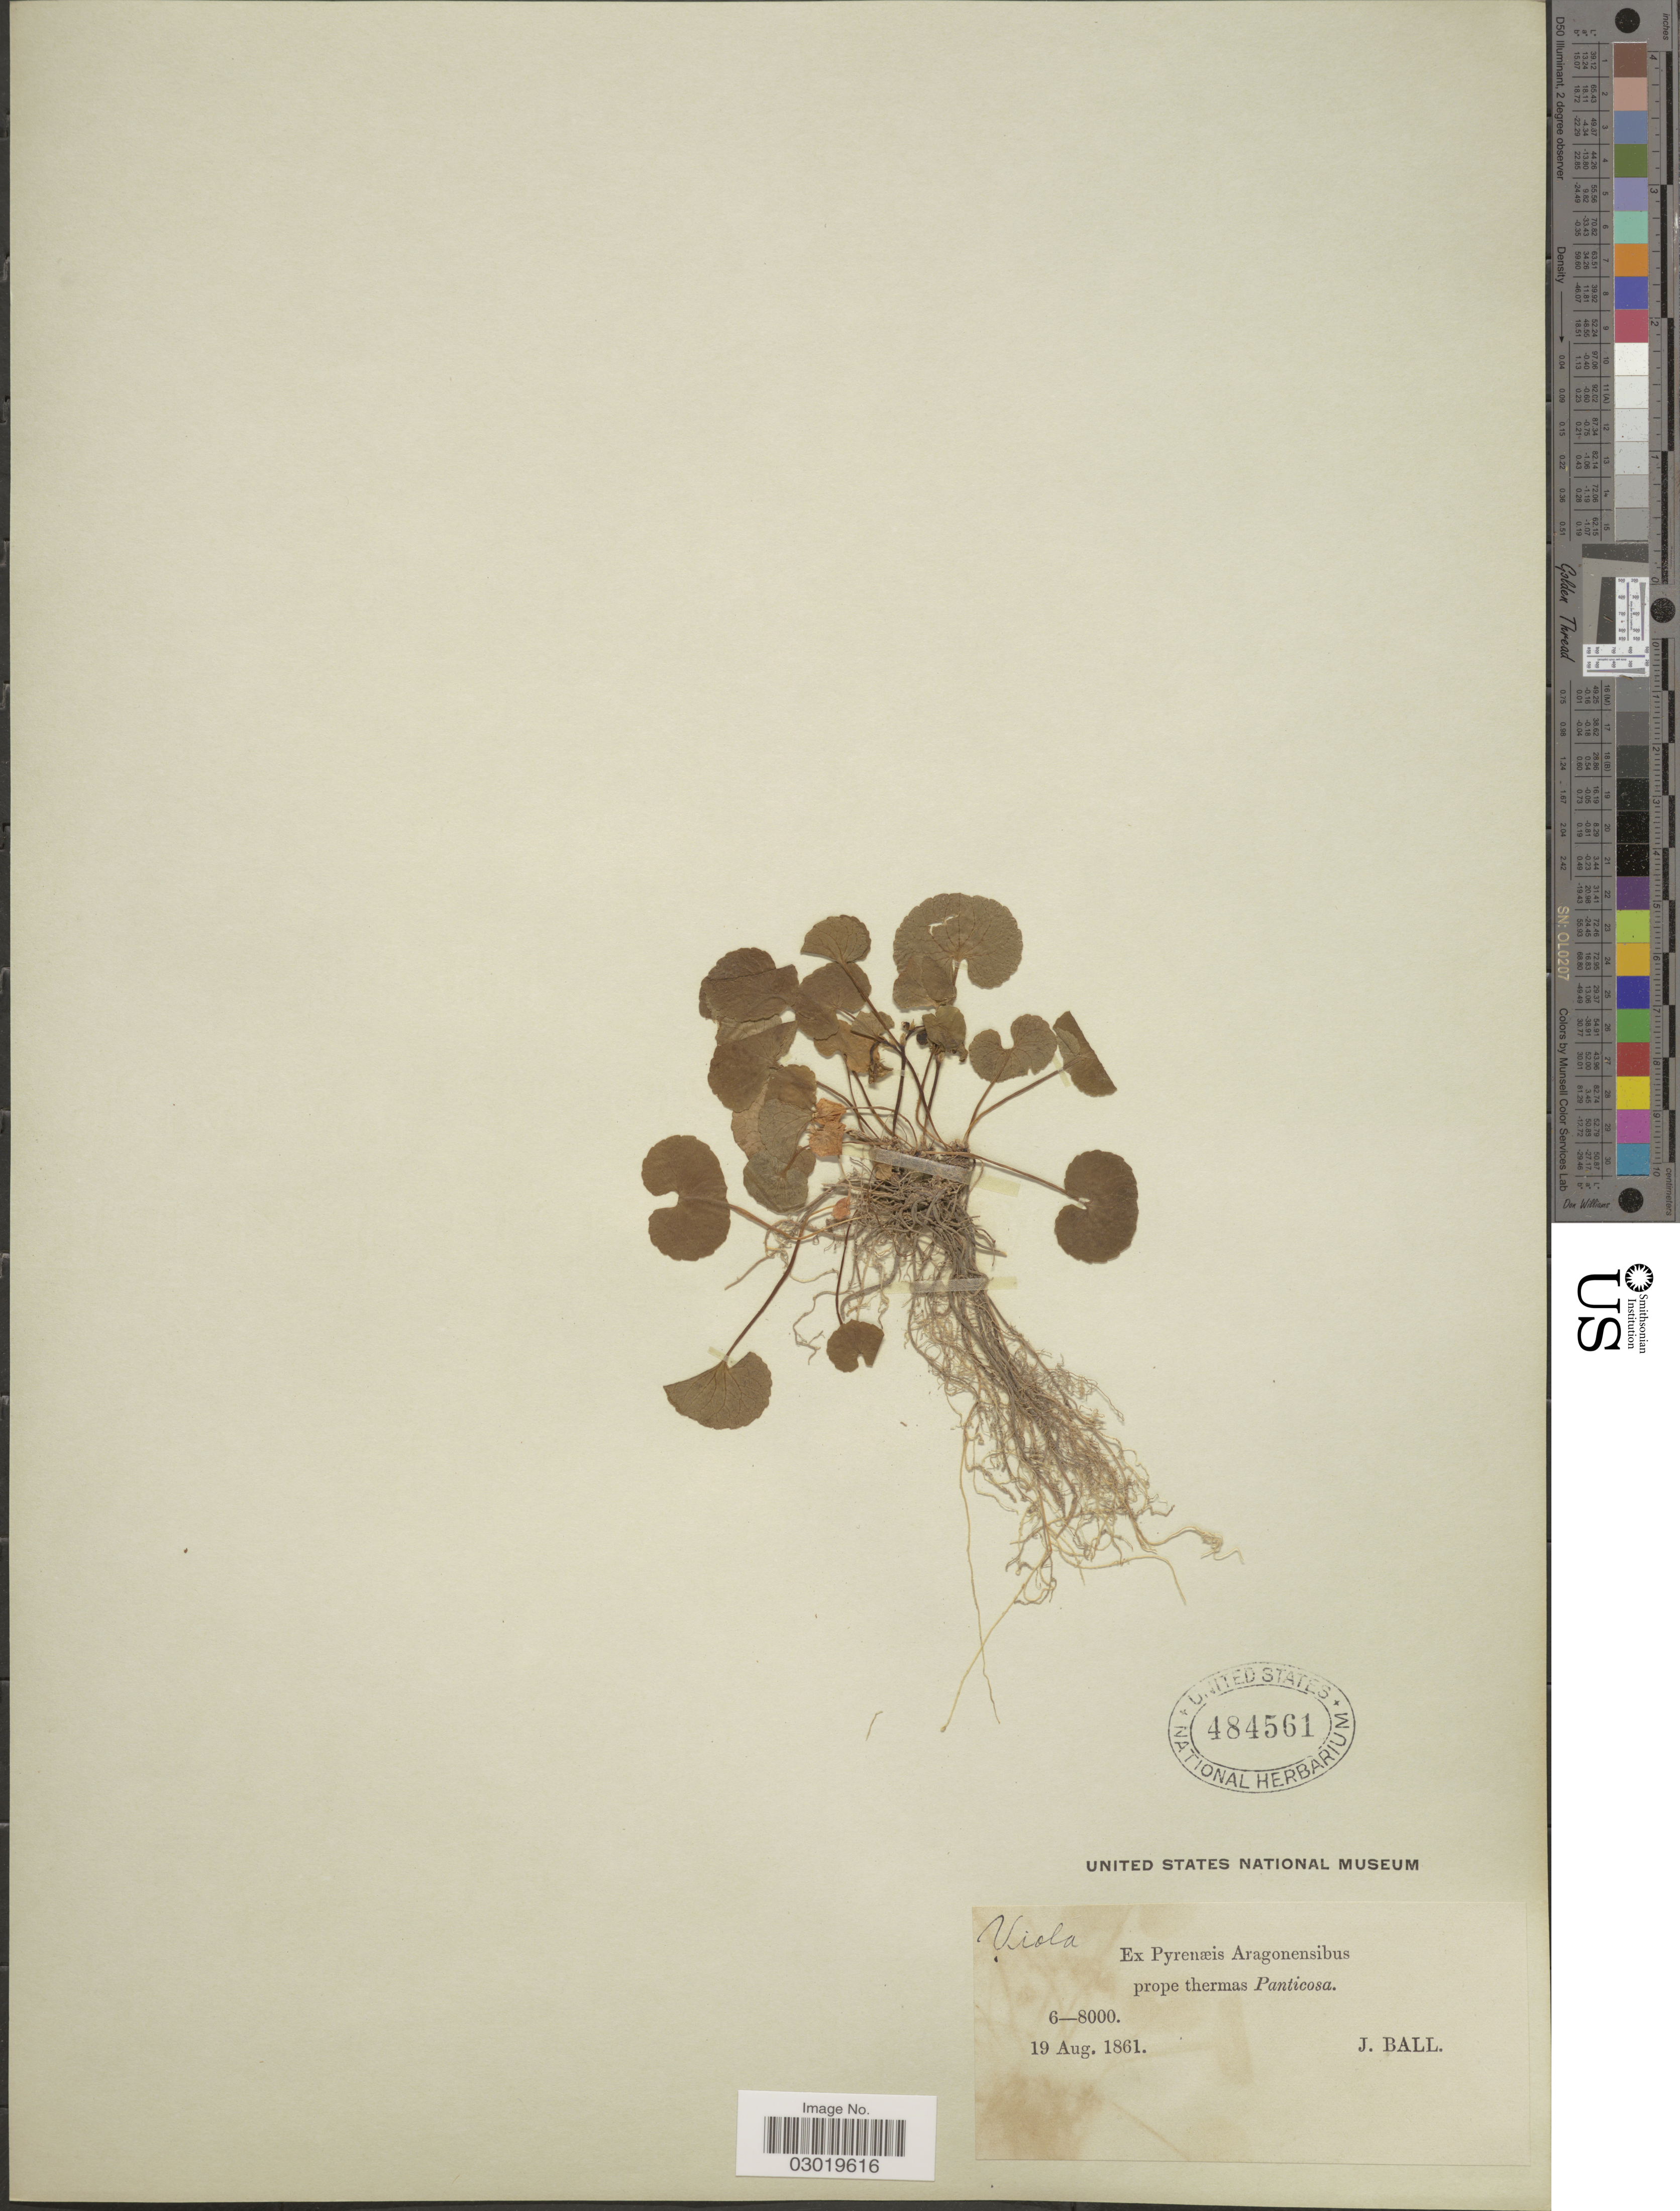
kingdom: Plantae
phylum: Tracheophyta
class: Magnoliopsida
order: Malpighiales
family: Violaceae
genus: Viola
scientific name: Viola sp.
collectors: J. Ball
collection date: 1861-08-16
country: Spain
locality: Prope thermas Panticosa.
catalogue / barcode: US 484561